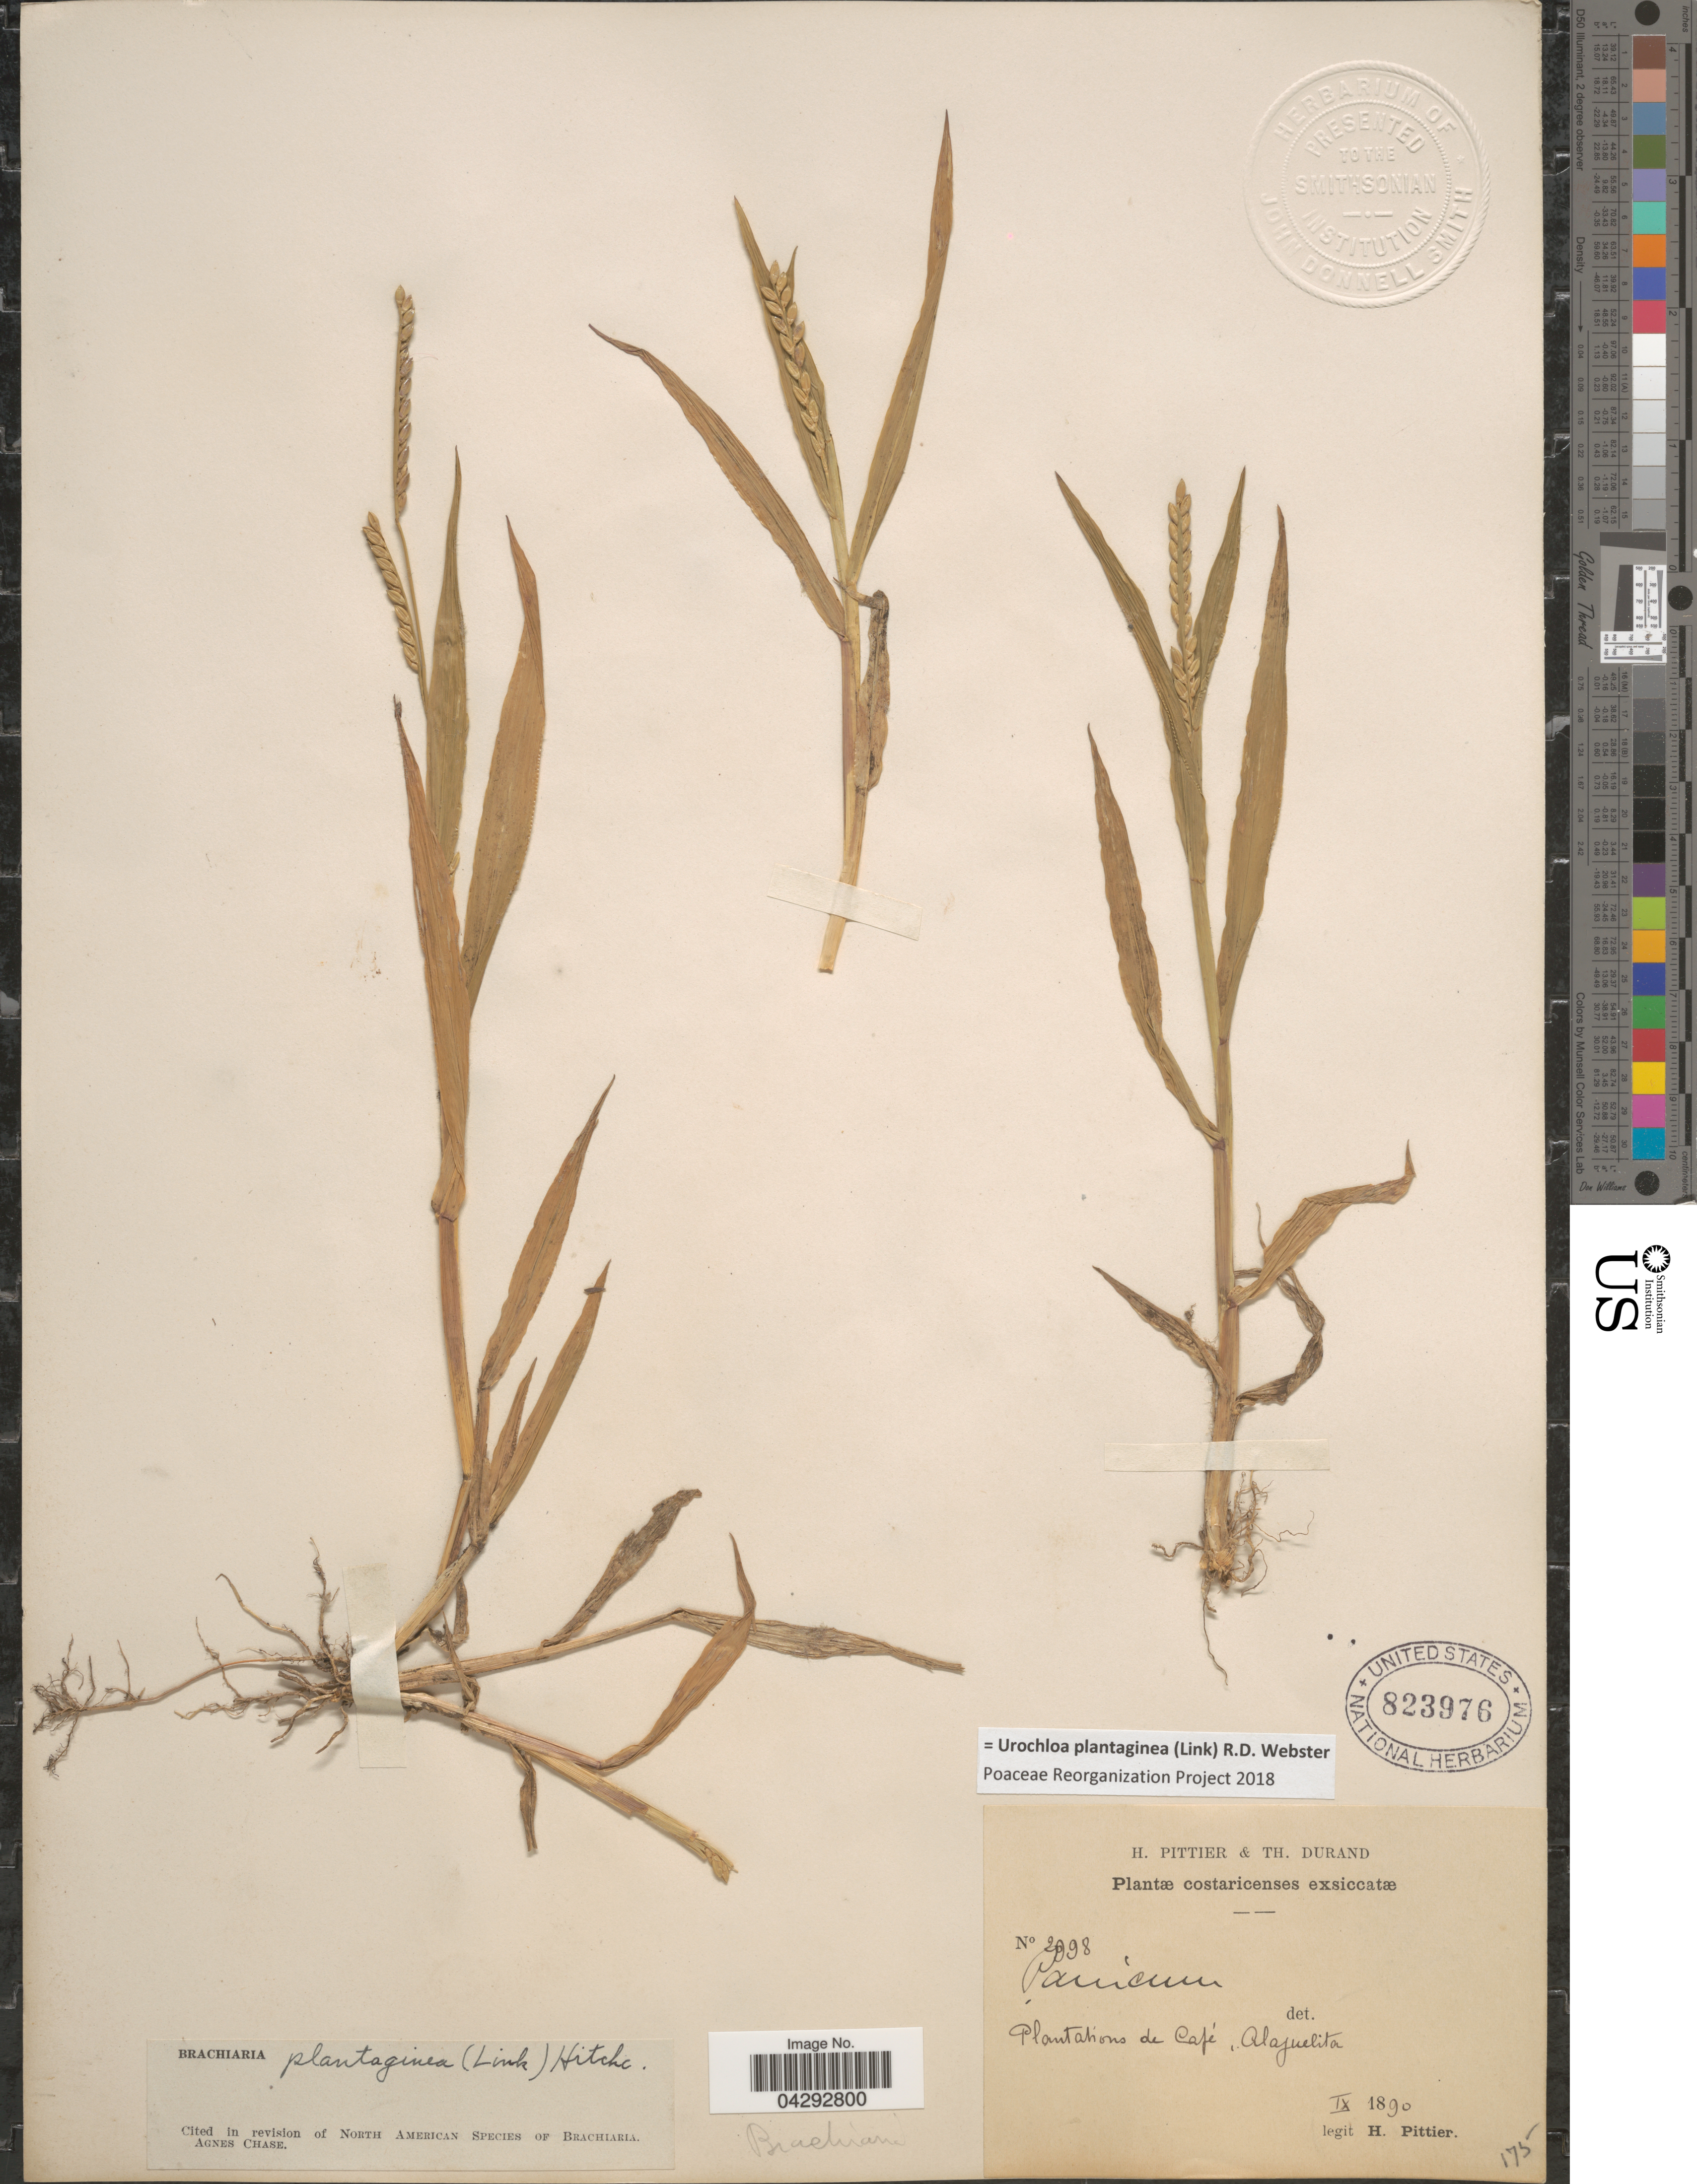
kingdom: Plantae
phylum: Tracheophyta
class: Liliopsida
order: Poales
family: Poaceae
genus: Urochloa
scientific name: Urochloa plantaginea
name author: (Link) R.D. Webster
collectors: H. F. Pittier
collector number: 2998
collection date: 1890-09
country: Costa Rica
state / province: Alajuela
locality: Costaricenses. Plantations de Café , Alajuelita.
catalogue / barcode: US 823976